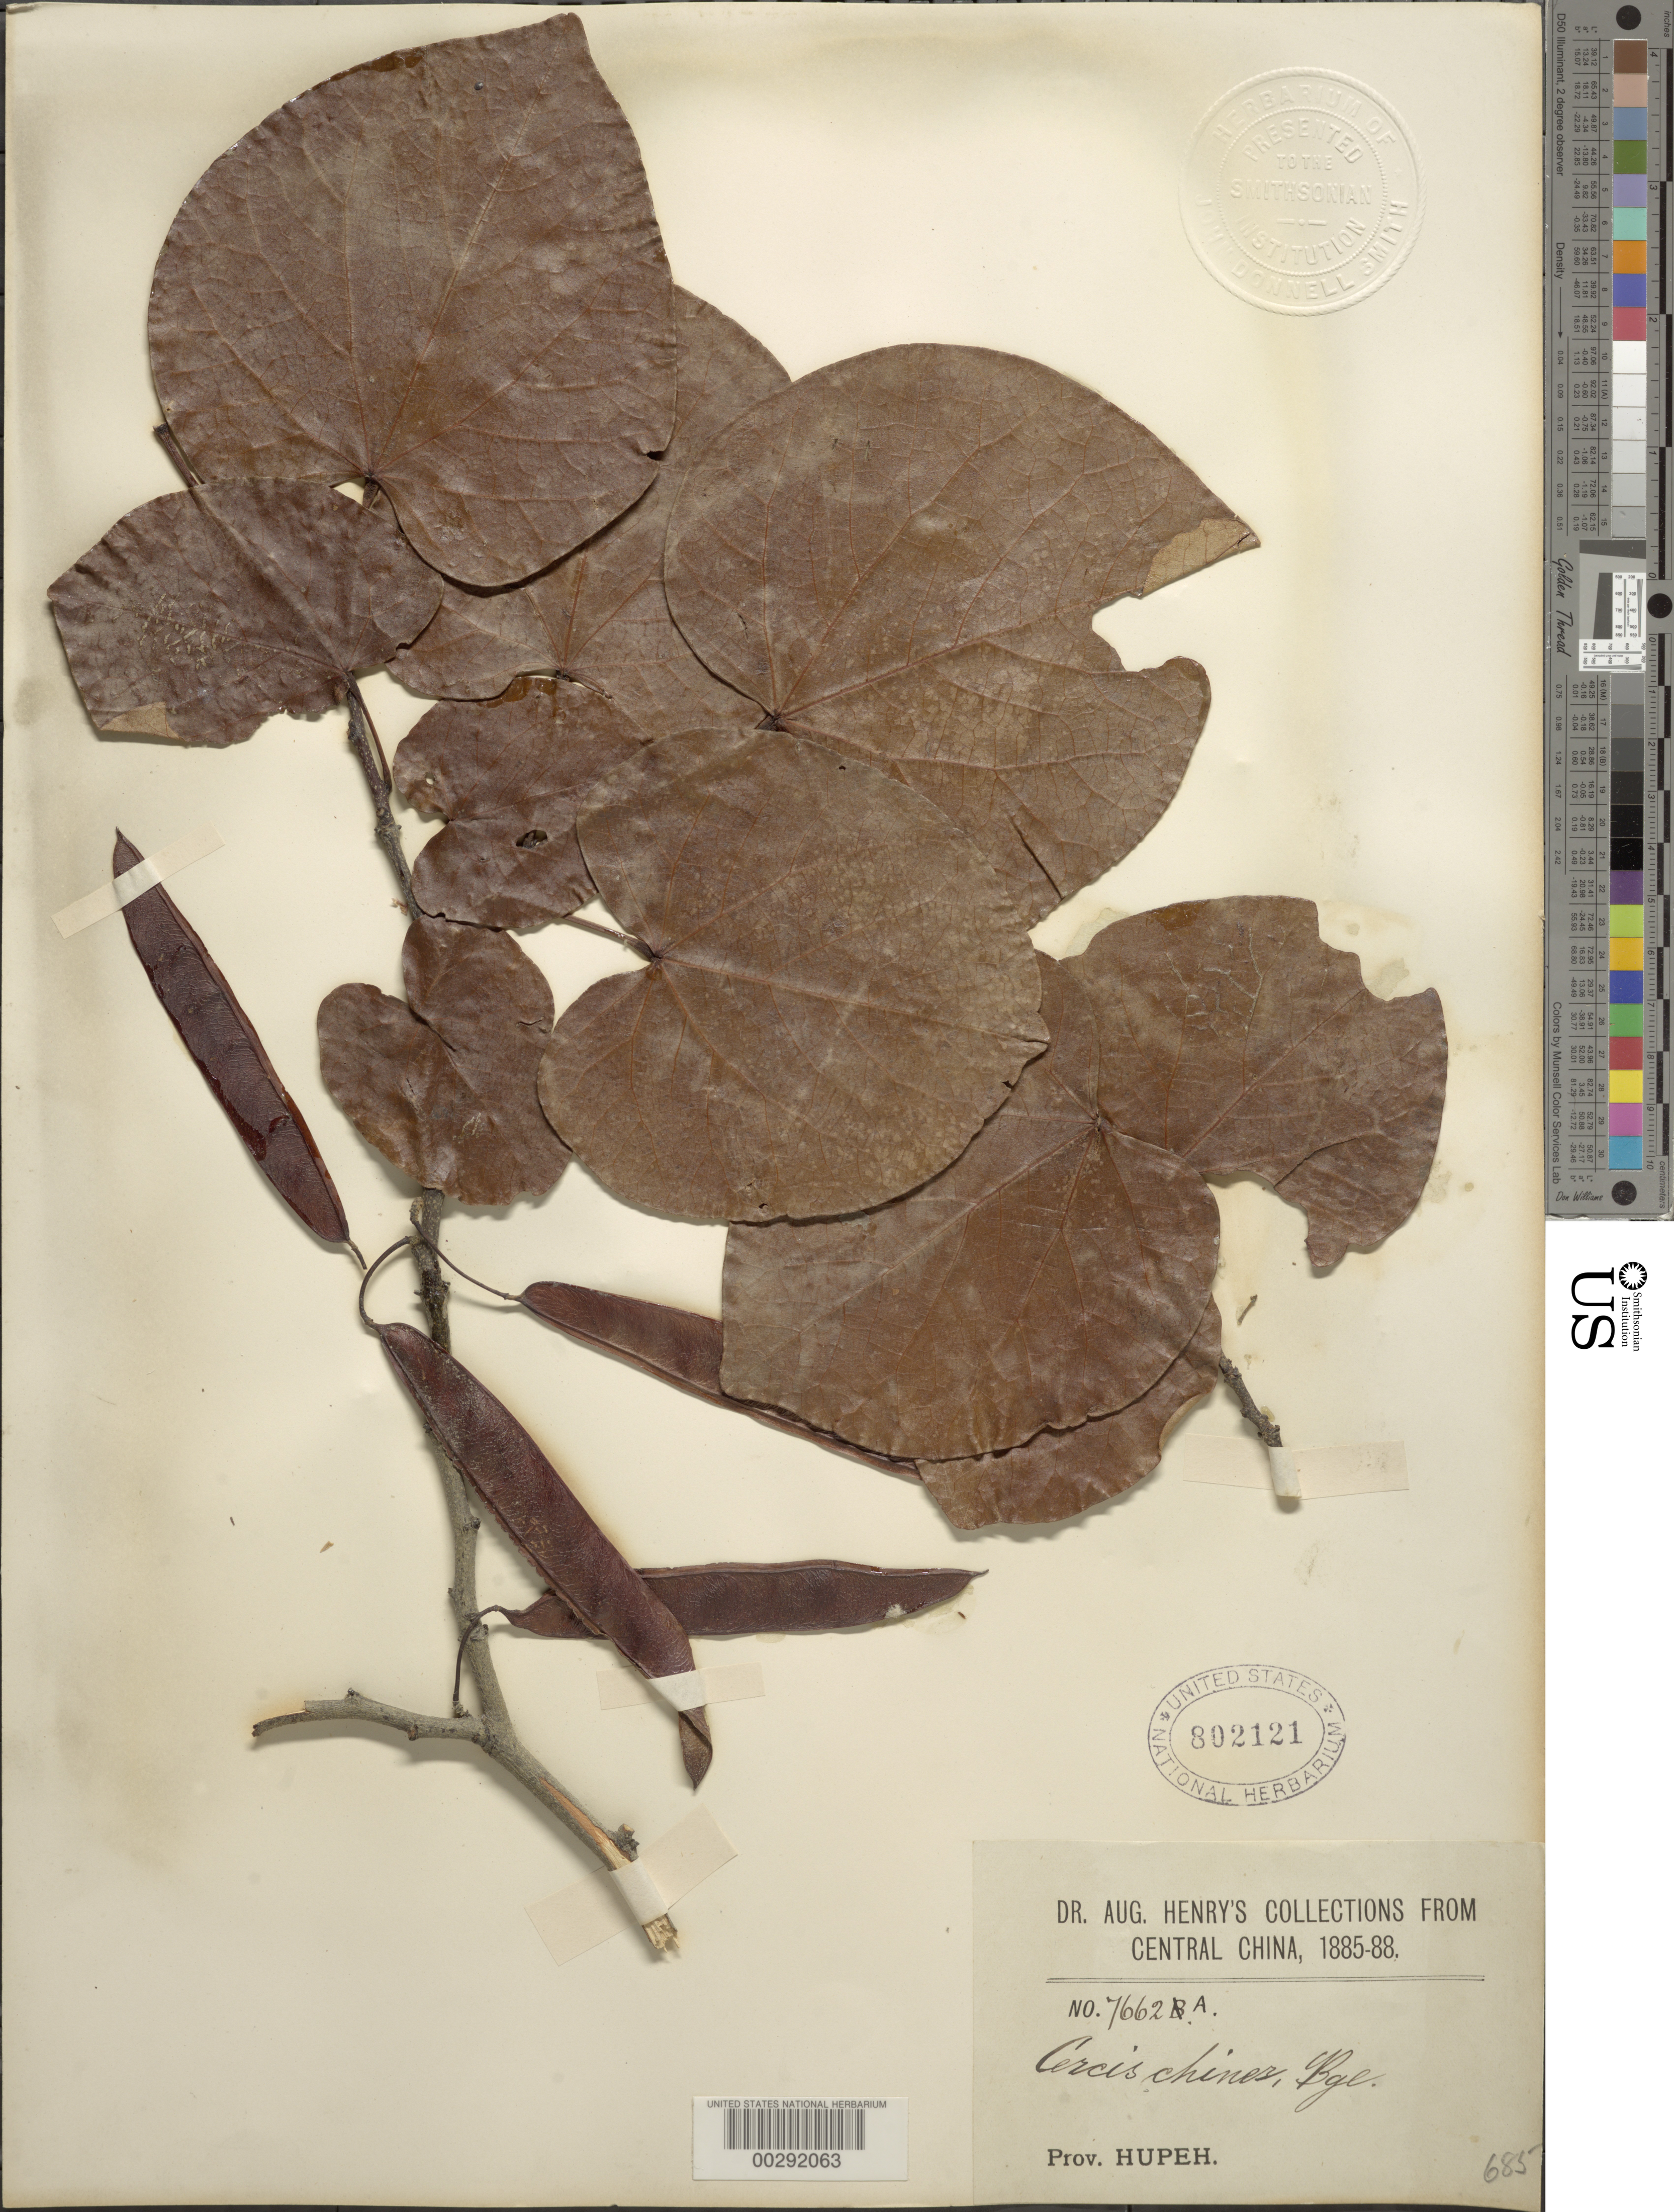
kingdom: Plantae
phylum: Tracheophyta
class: Magnoliopsida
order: Fabales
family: Fabaceae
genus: Cercis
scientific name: Cercis chinensis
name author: Bunge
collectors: A. Henry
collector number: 7662 A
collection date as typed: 1885 to -- -- 1888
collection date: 1885/1888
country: China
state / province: Hubei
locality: Prov. Hupeh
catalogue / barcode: US 802121